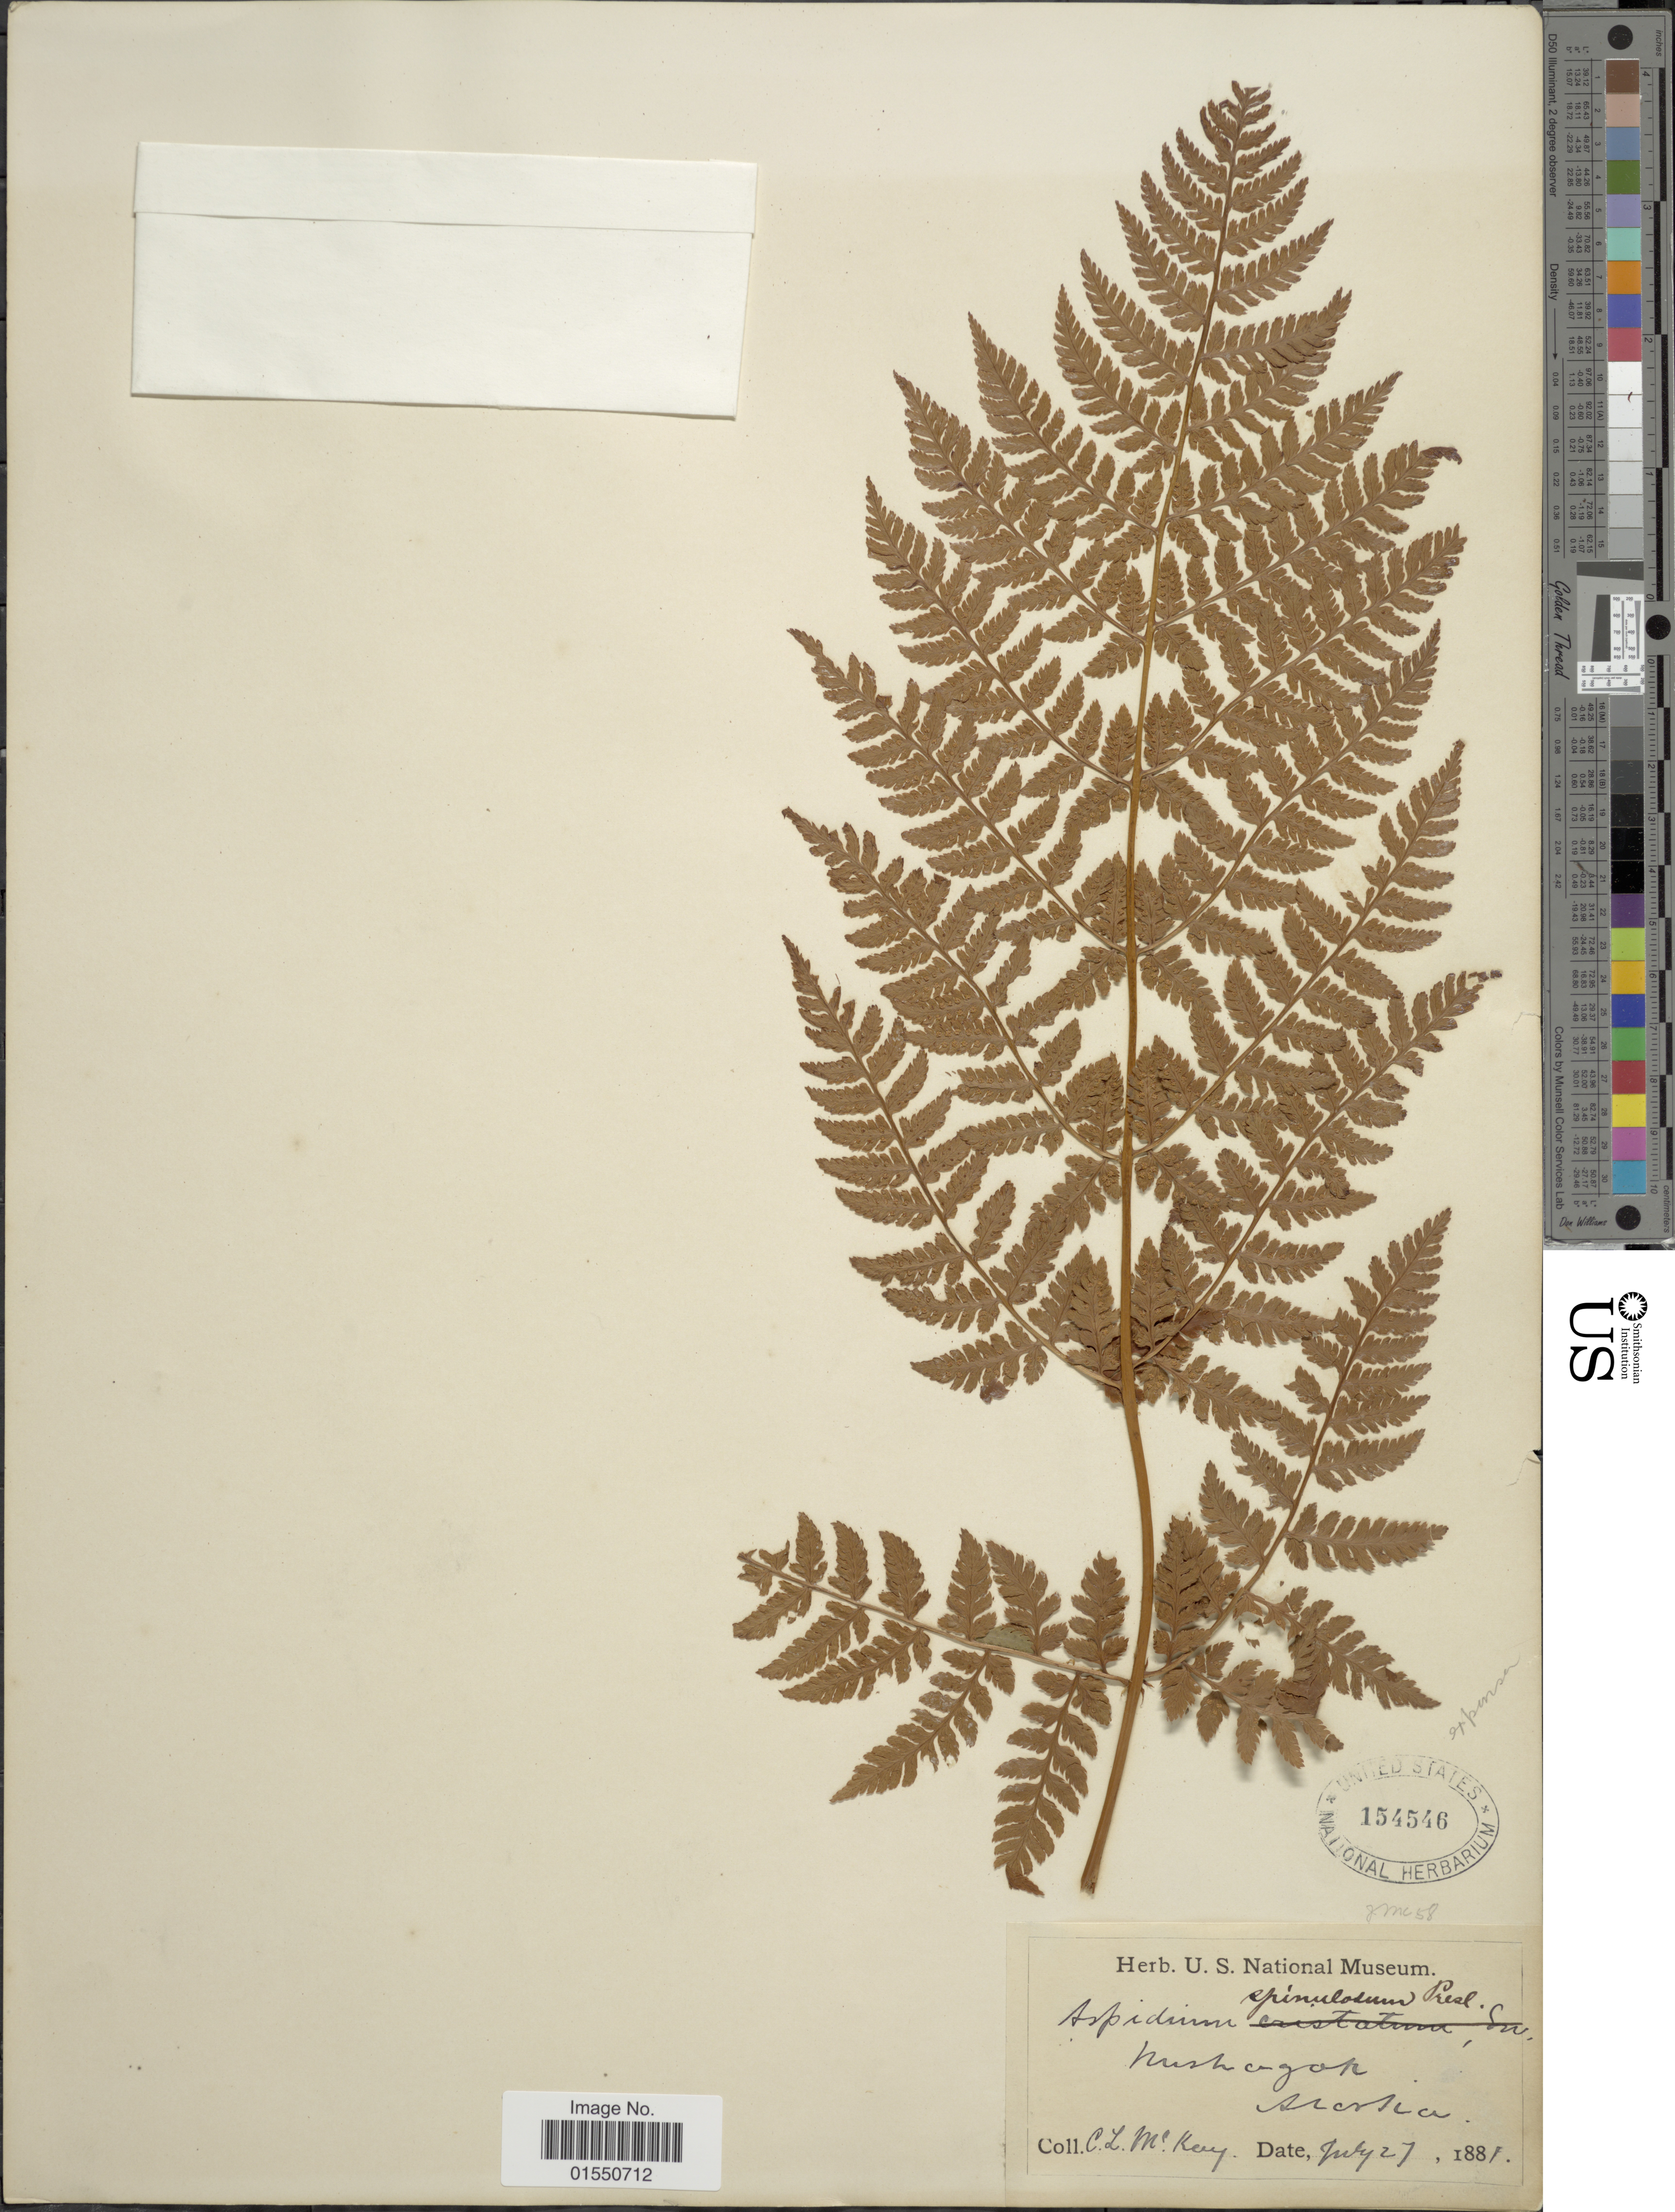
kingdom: Plantae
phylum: Tracheophyta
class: Polypodiopsida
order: Polypodiales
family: Dryopteridaceae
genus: Dryopteris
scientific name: Dryopteris expansa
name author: (C. Presl) Fraser-Jenk. & Jermy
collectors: C. McKay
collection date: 1881-07-27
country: United States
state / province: Alaska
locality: Nushagak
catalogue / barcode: US 154546